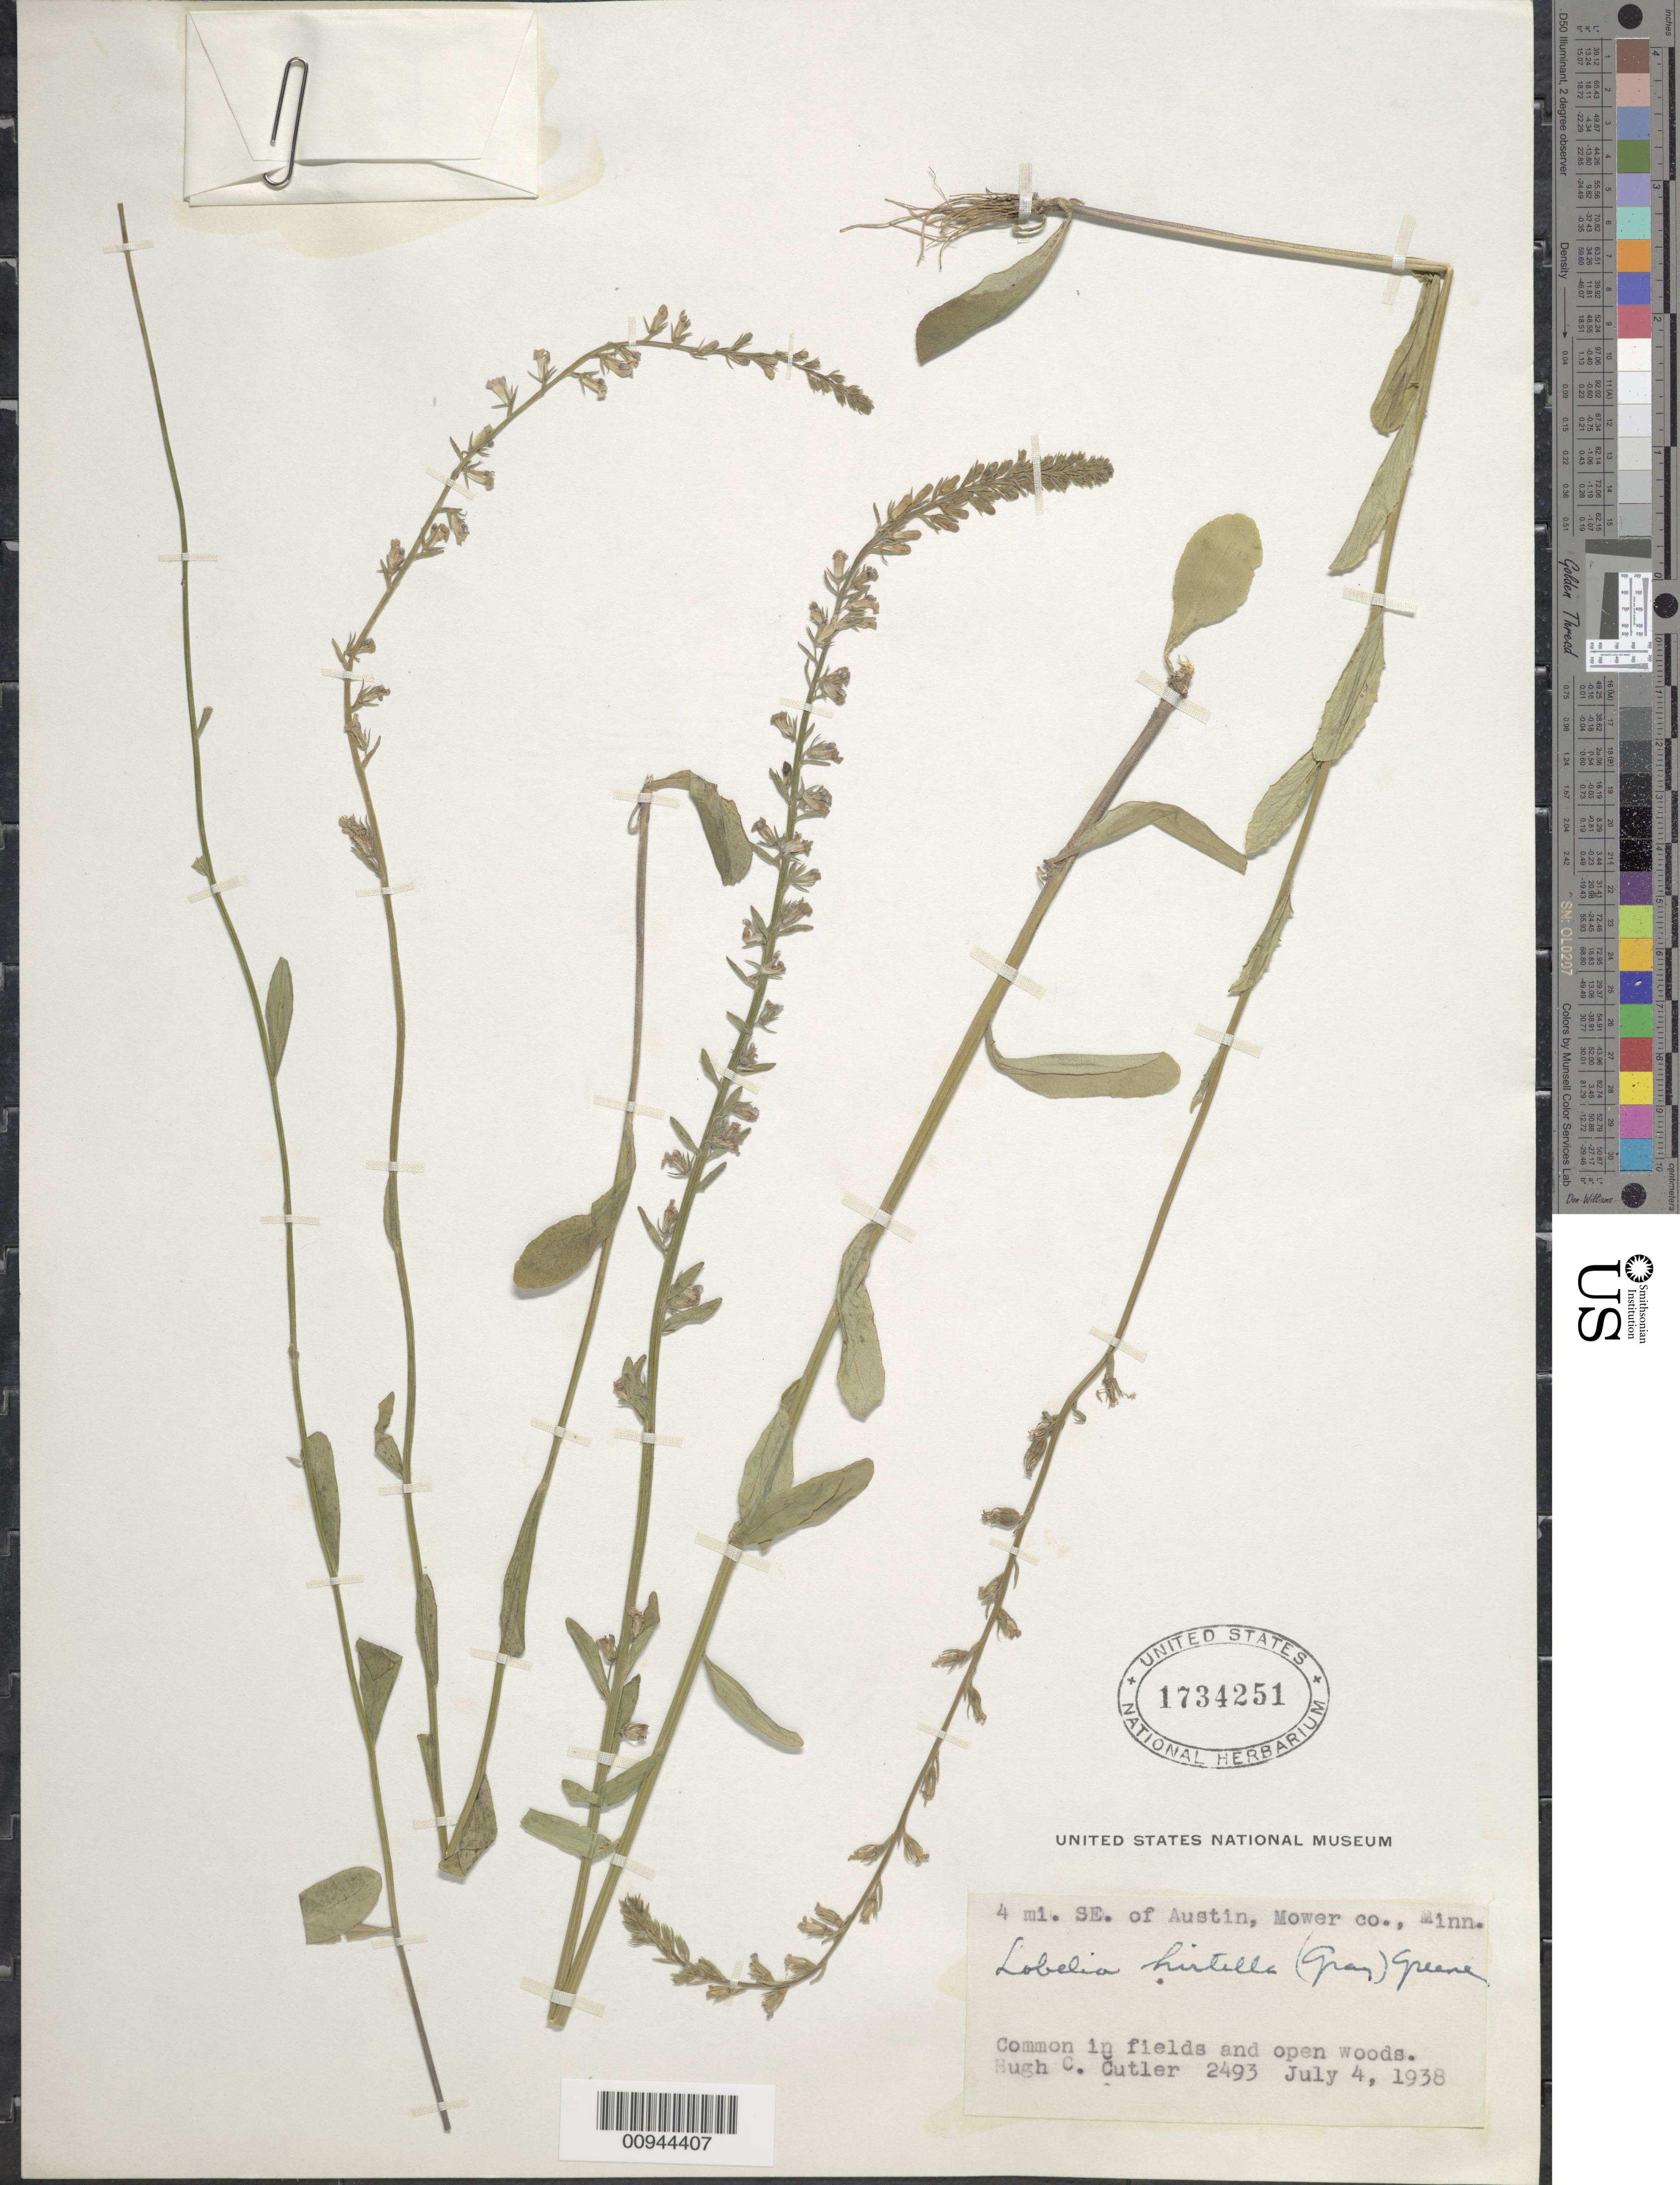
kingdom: Plantae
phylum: Tracheophyta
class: Magnoliopsida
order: Asterales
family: Campanulaceae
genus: Lobelia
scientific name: Lobelia hirtella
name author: (A. Gray) Greene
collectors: H. C. Cutler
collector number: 2493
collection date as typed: July 4, 1938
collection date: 1938-07-04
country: United States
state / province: Minnesota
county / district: Mower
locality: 4 mi. SE of Austin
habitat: common in fields and open woods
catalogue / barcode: US 1734251